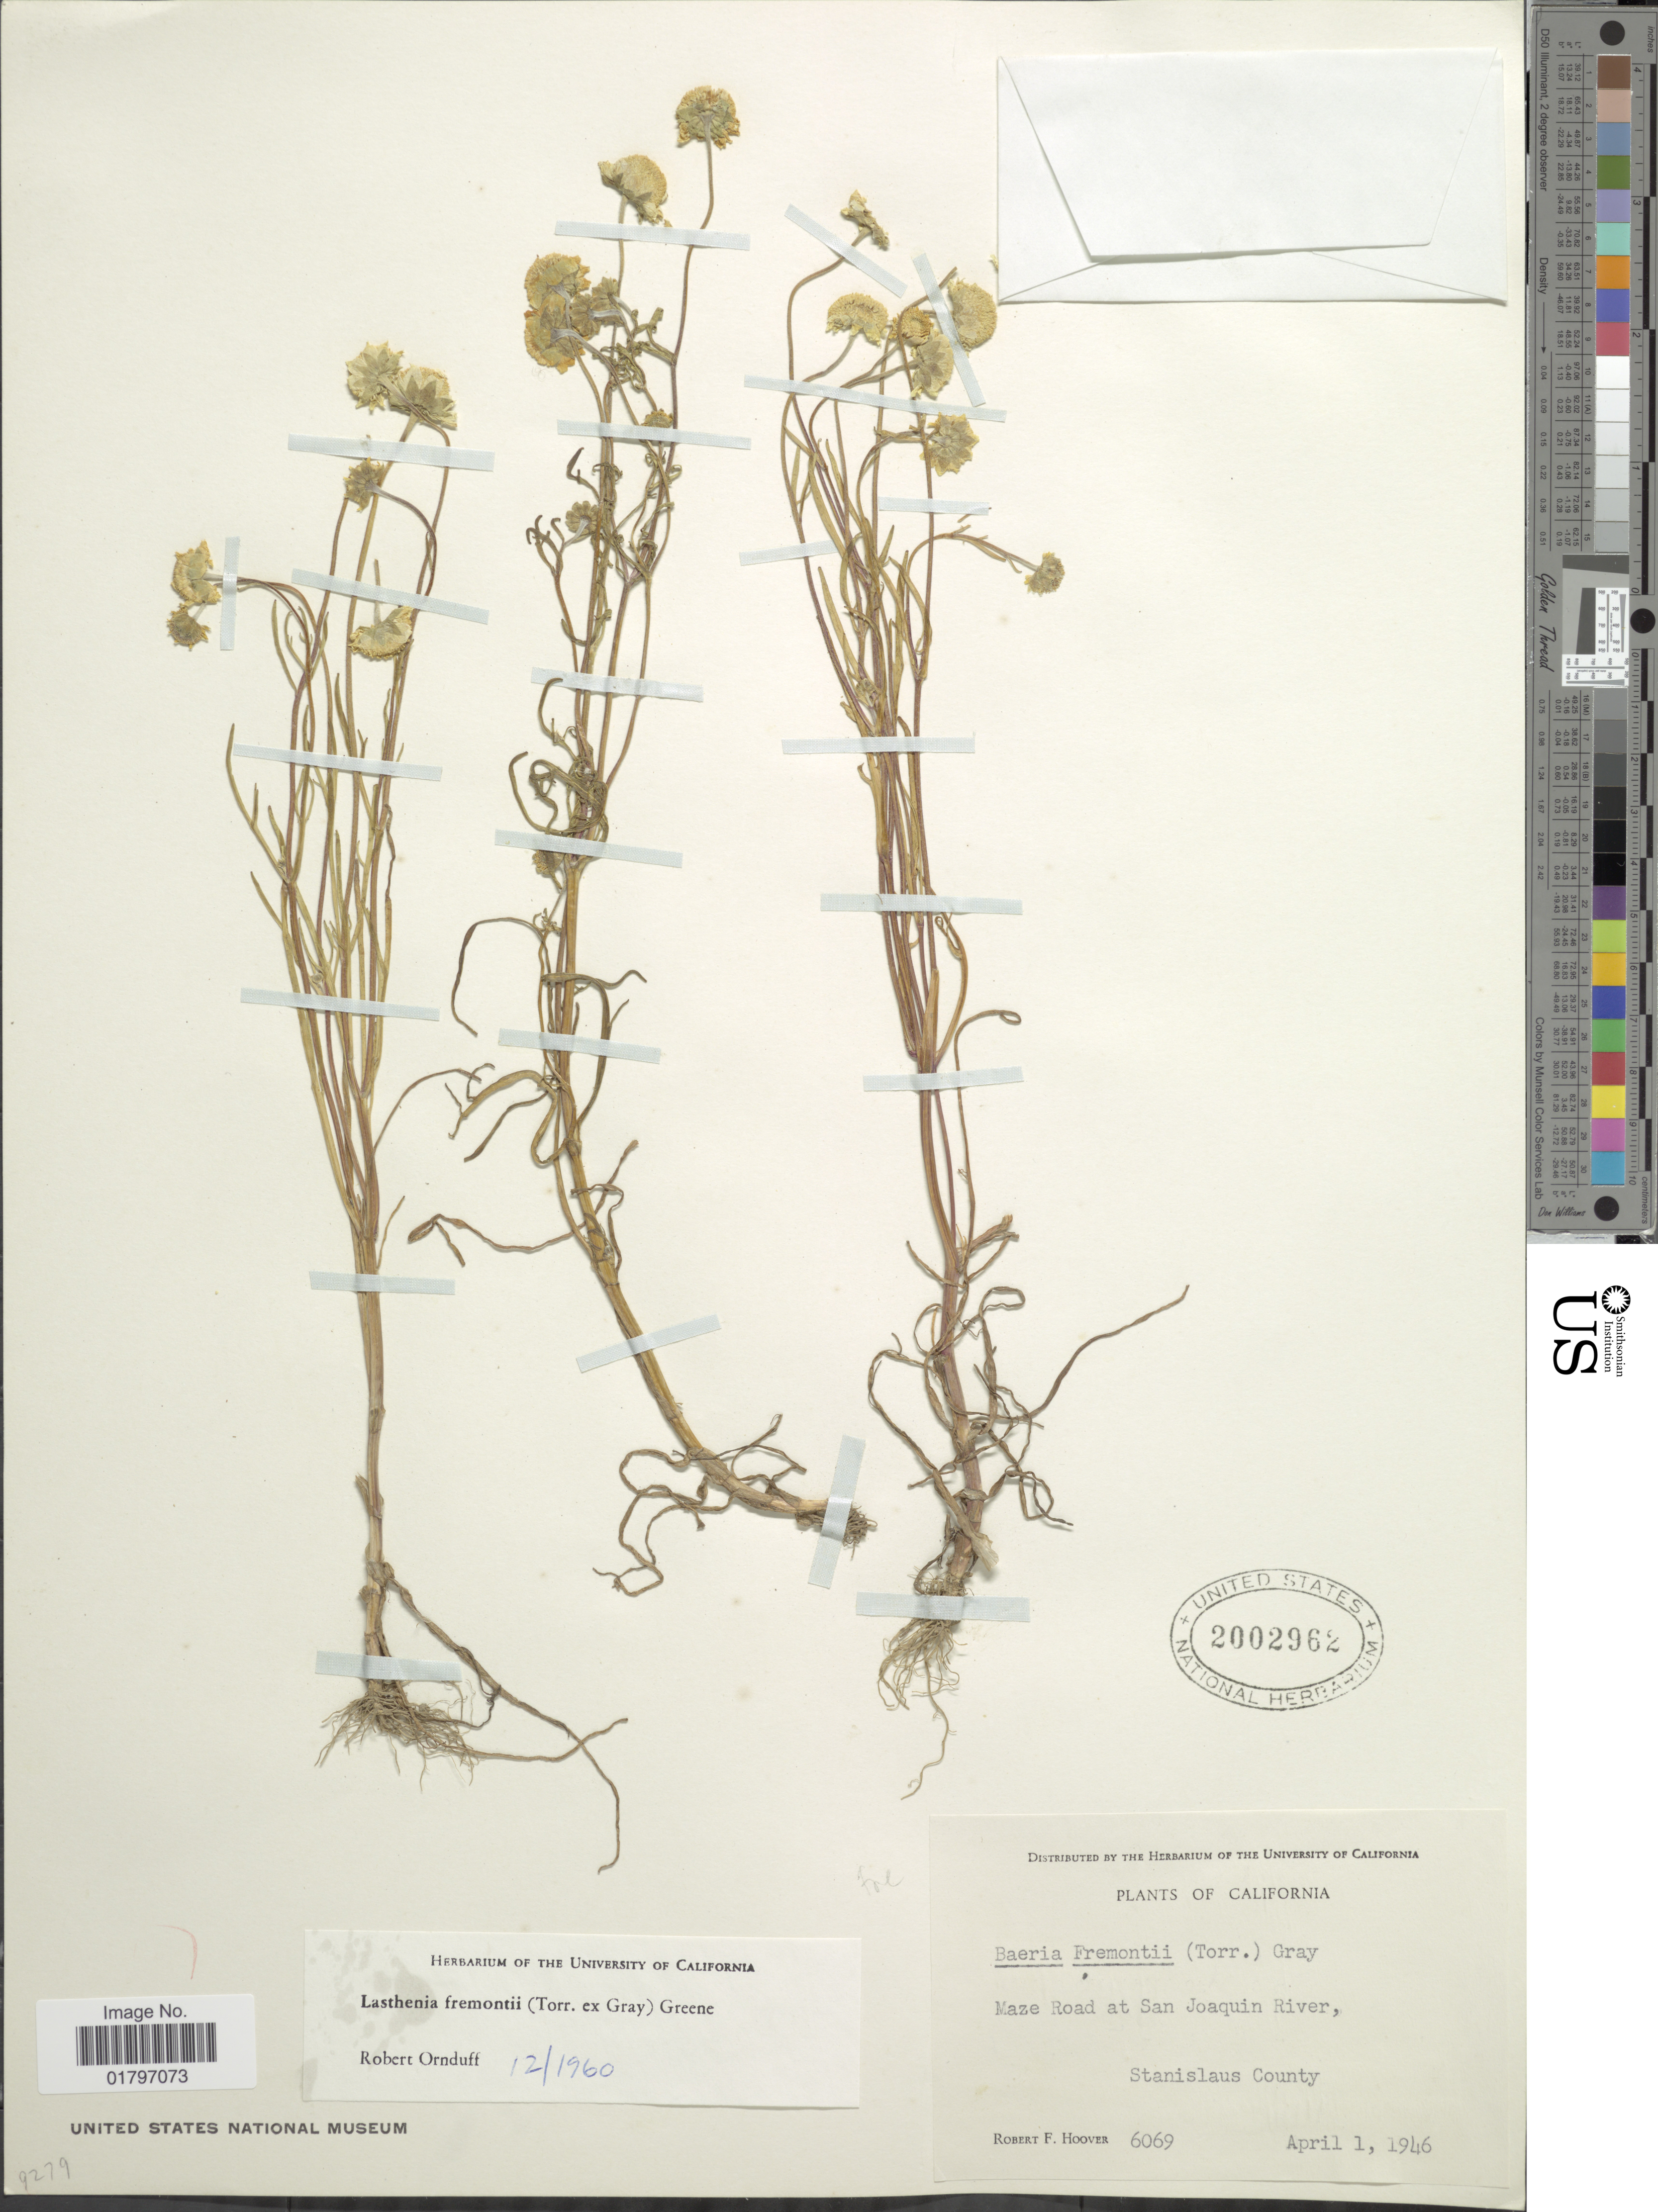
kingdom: Plantae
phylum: Tracheophyta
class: Magnoliopsida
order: Asterales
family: Asteraceae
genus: Lasthenia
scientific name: Lasthenia fremontii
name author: (Torr. ex A. Gray) Greene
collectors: R. F. Hoover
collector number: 6069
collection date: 1946-04-01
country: United States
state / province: California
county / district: Stanislaus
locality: Maze Road at San Joaquin River, Stanislaus County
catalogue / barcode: US 2002962